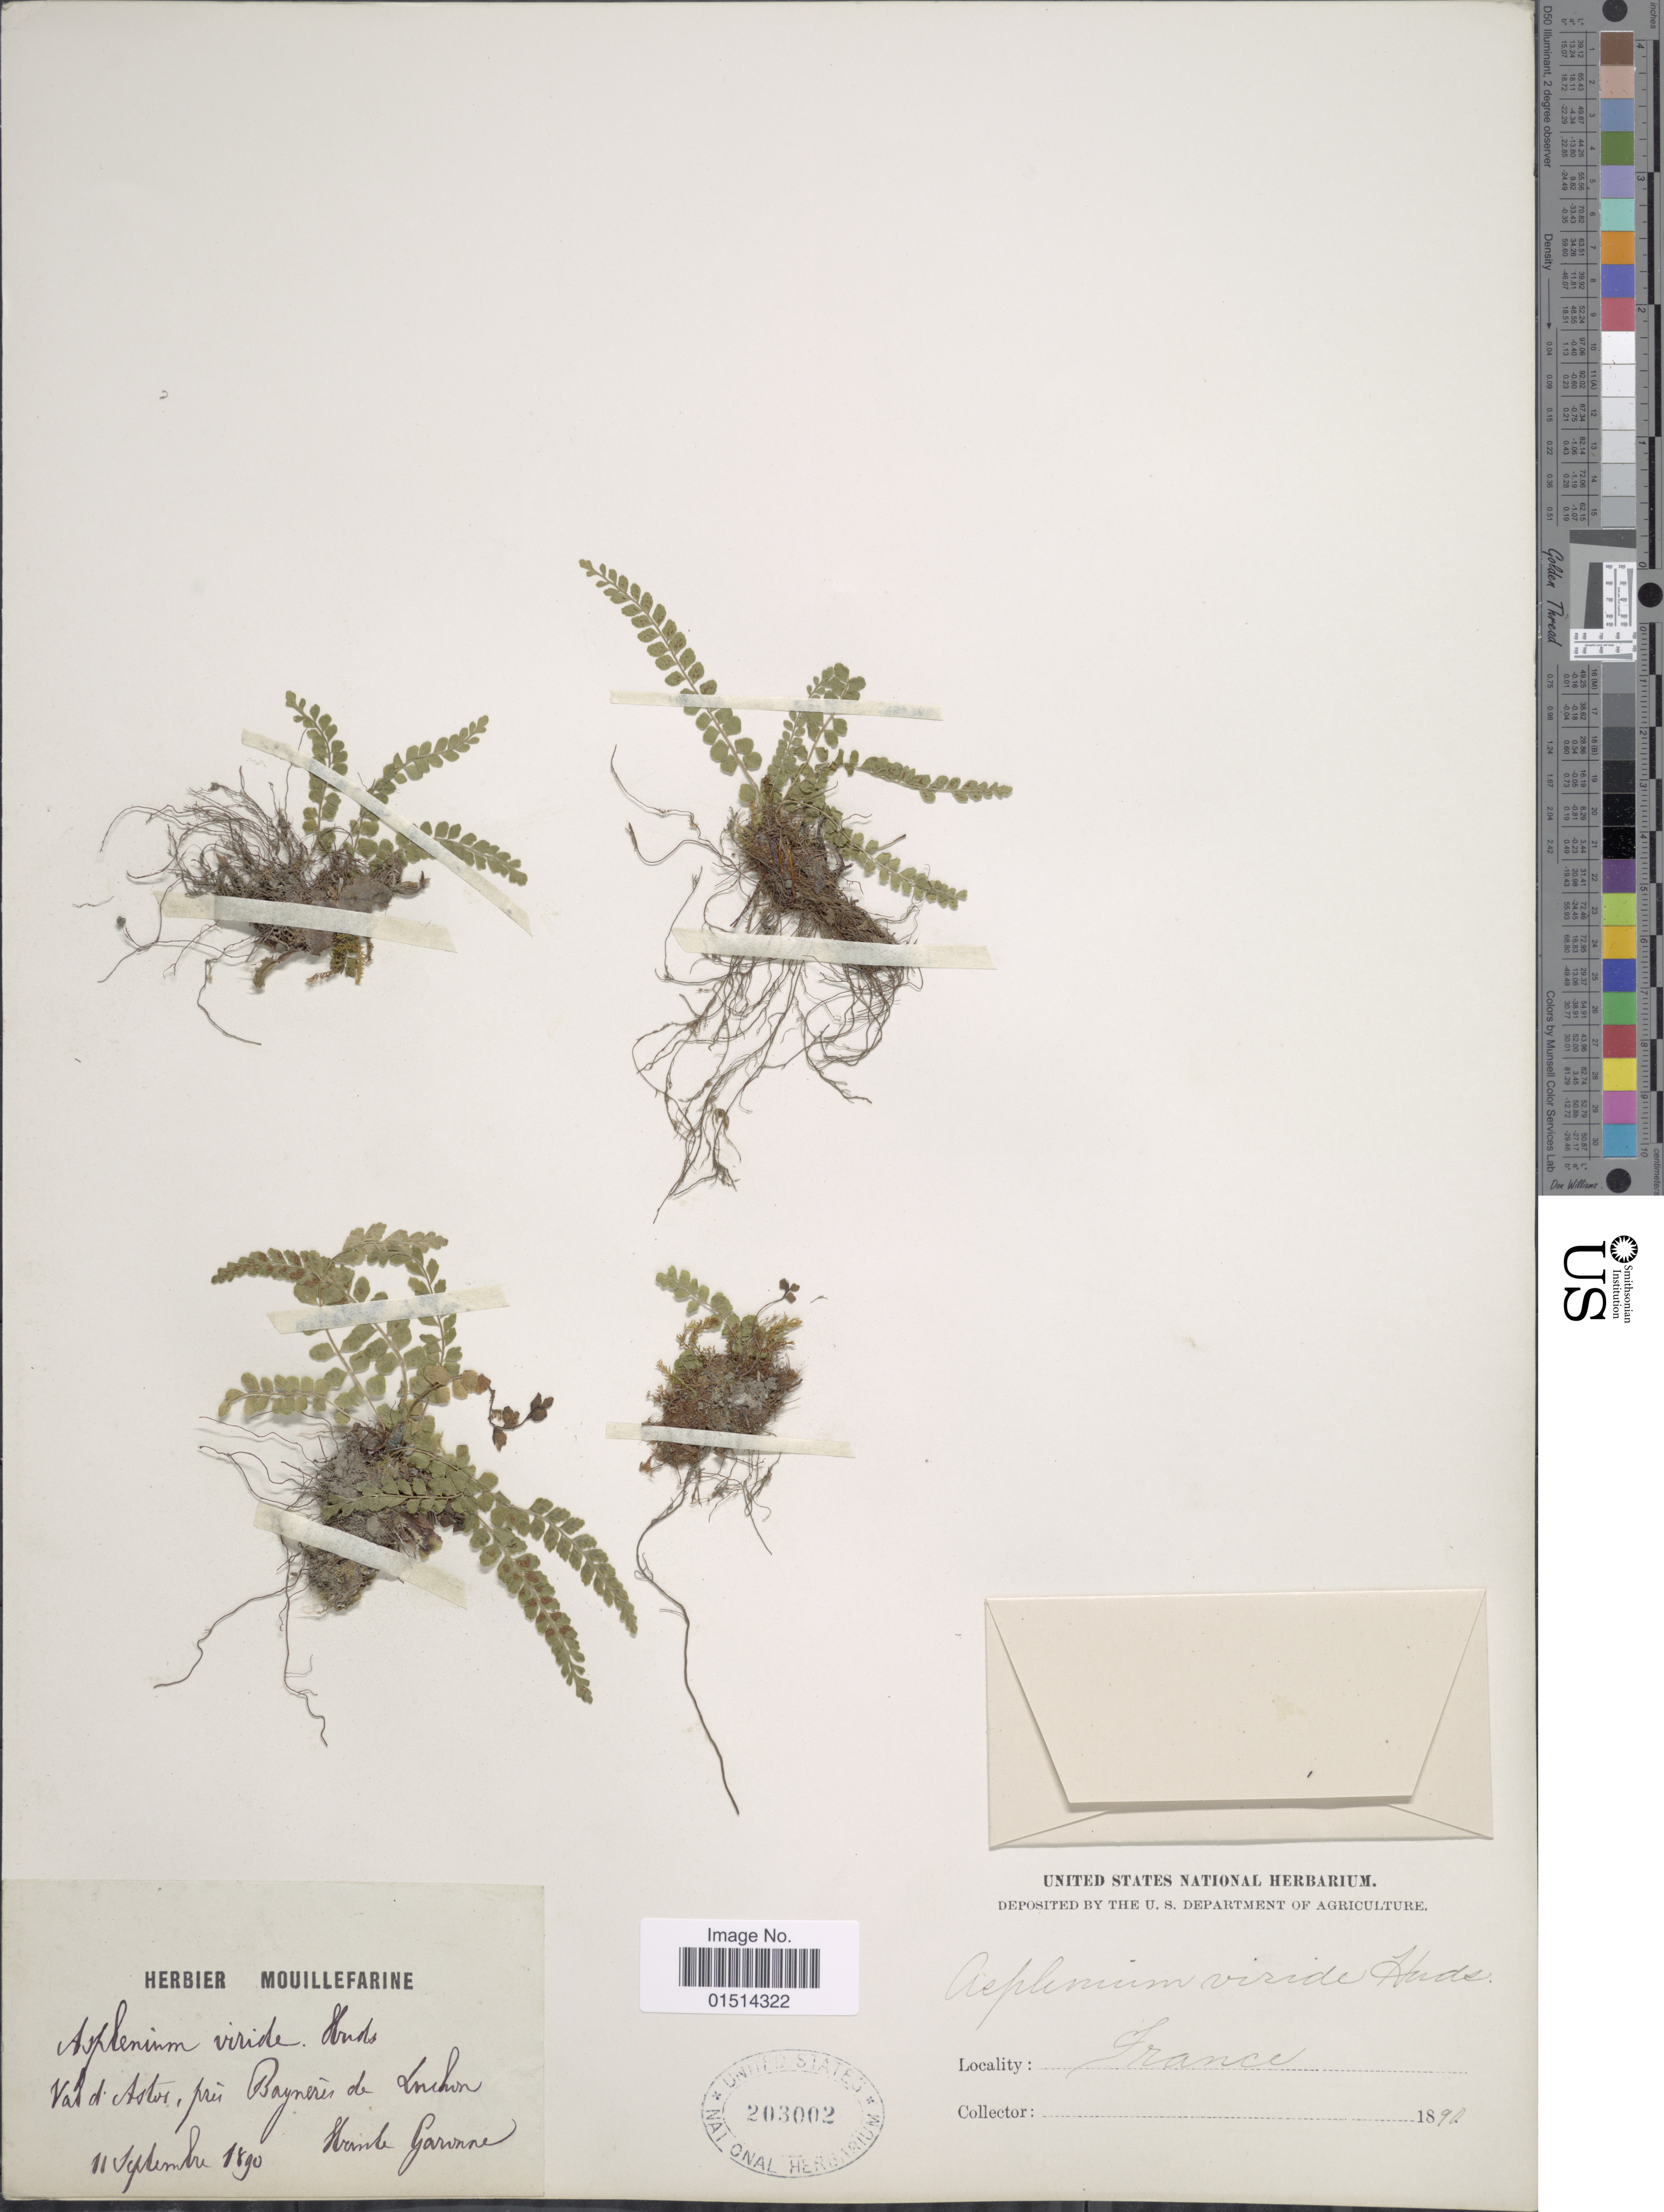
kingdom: Plantae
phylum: Tracheophyta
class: Polypodiopsida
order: Polypodiales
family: Aspleniaceae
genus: Asplenium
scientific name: Asplenium viride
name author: Huds.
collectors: A. Mouillefarine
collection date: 1890-09-11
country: France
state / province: Occitanie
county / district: Haute-Garonne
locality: Val d'Astos, près Bagnères de Luchon, Haute Garonne.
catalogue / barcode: US 203002